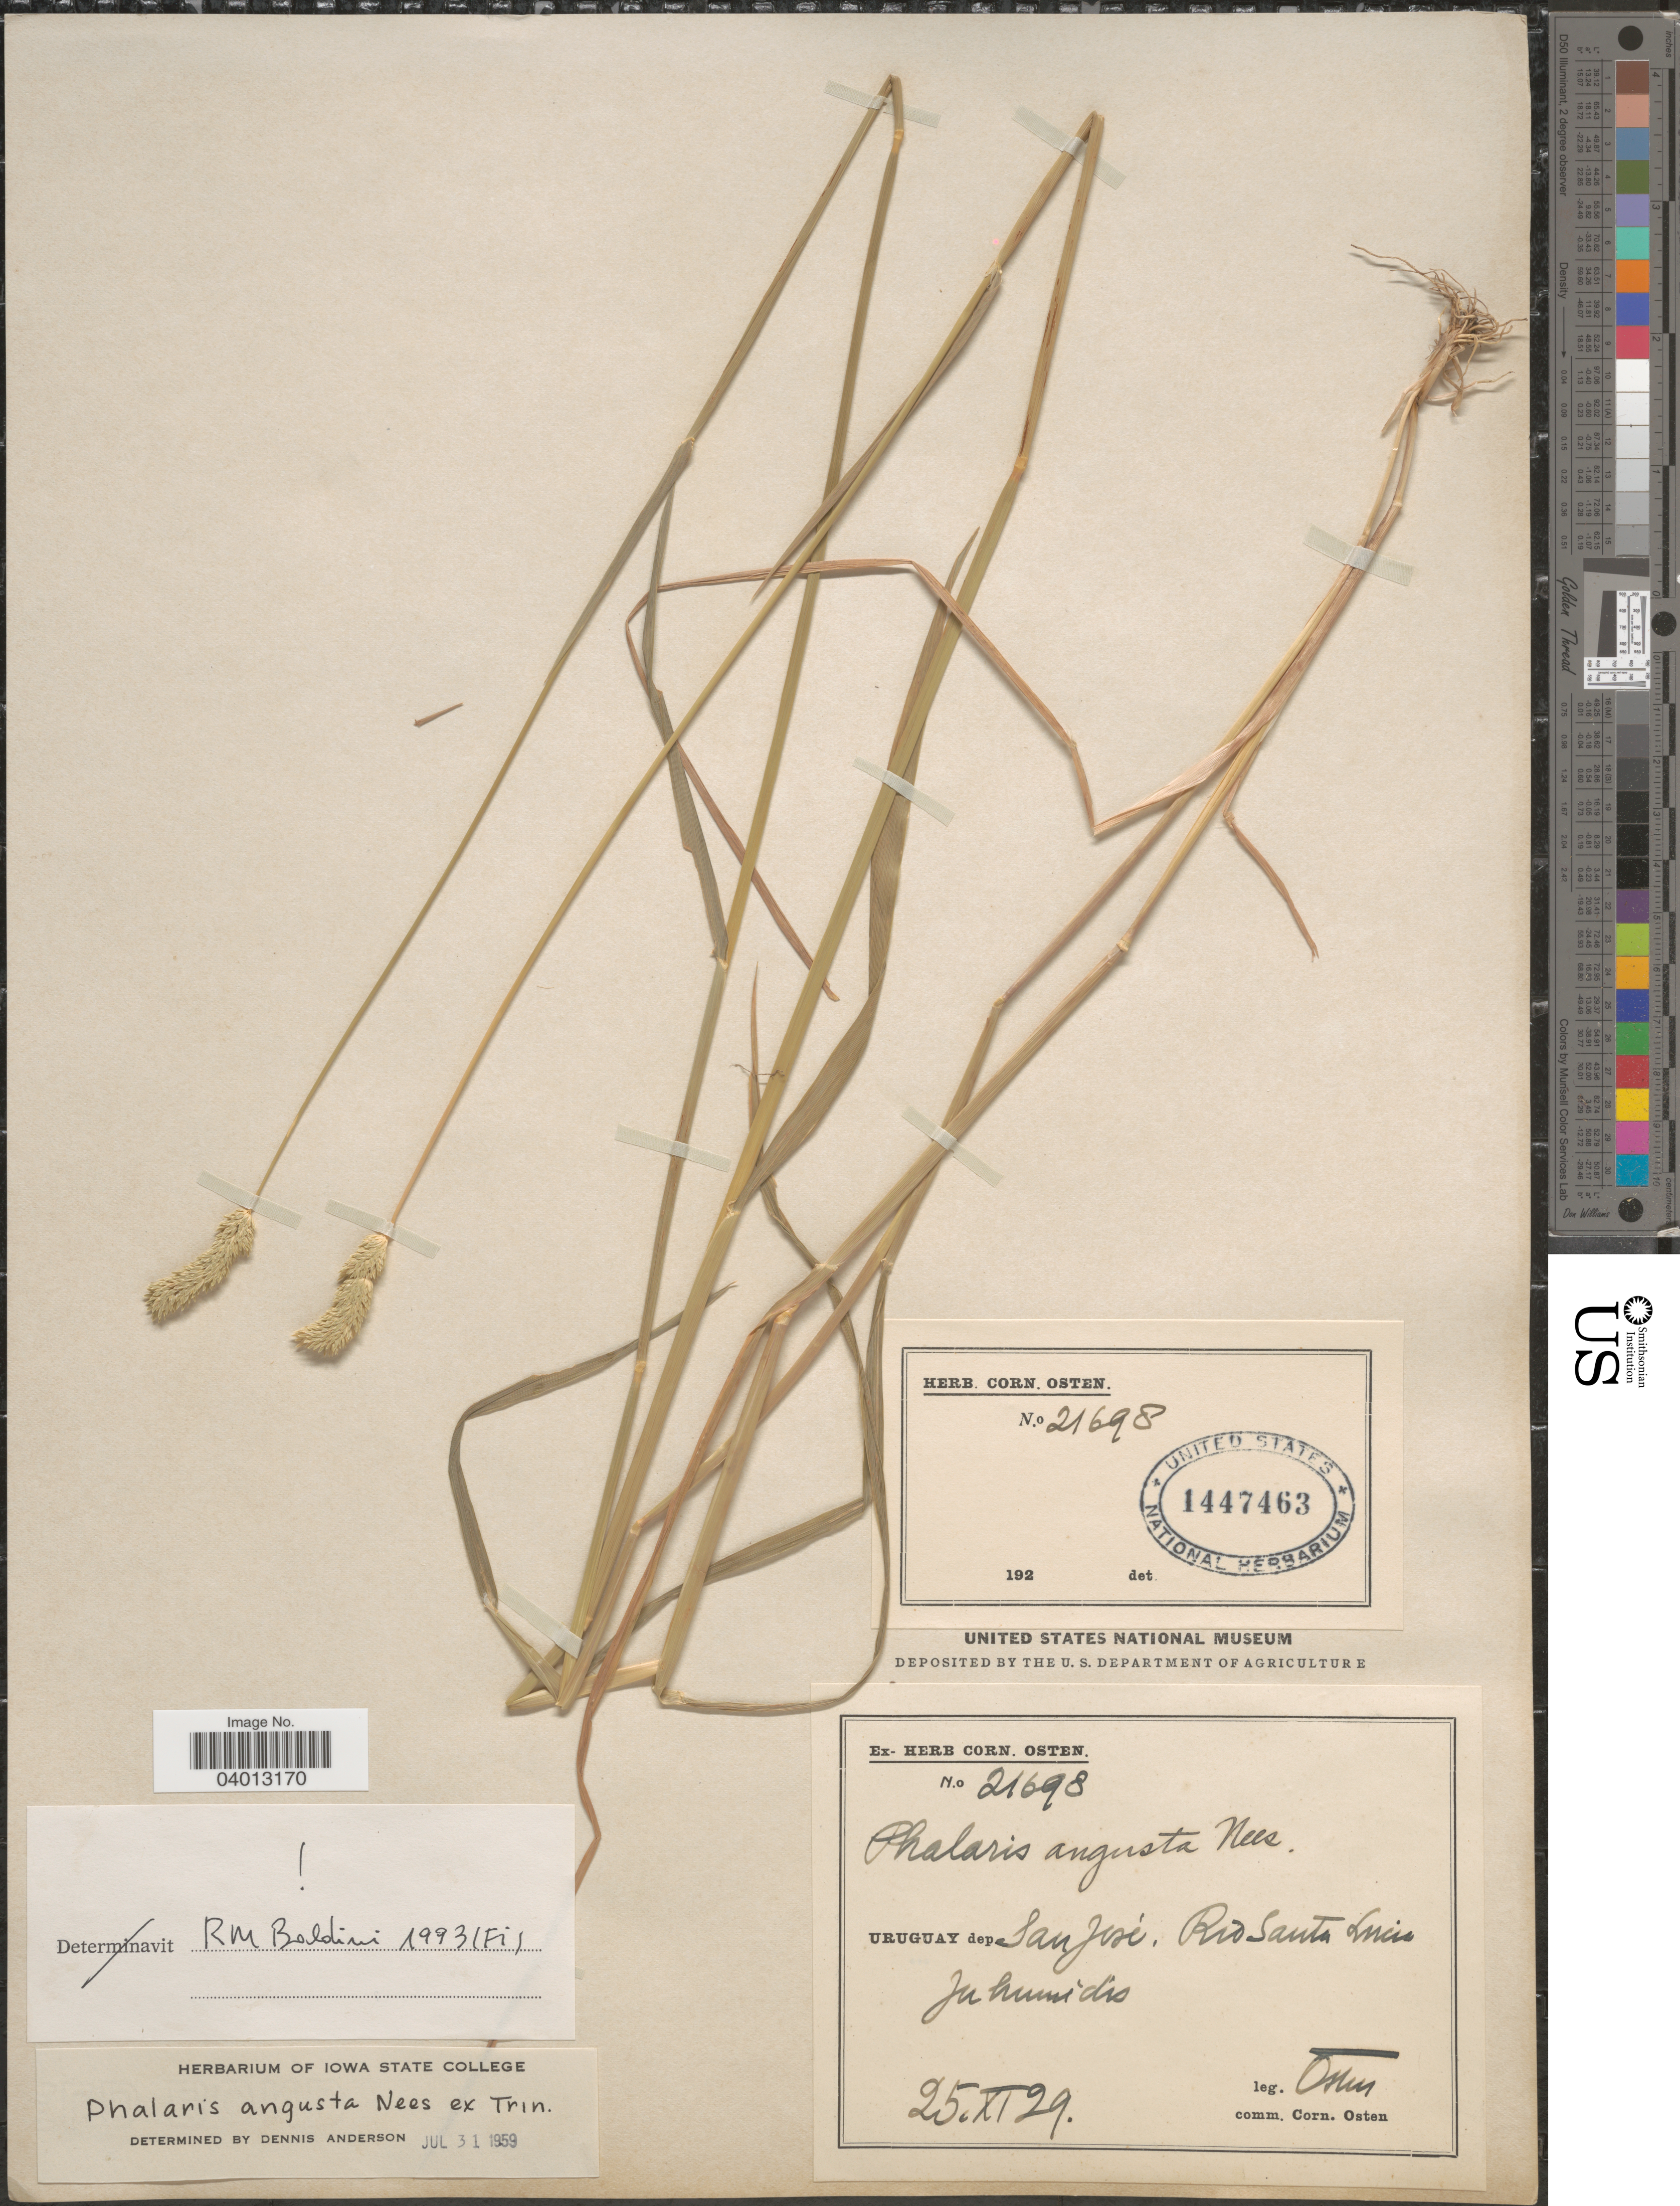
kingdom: Plantae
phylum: Tracheophyta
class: Liliopsida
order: Poales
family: Poaceae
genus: Phalaris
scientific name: Phalaris angusta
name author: Nees ex Trin.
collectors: C. Osten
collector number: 21698*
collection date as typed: Transcribed d/m/y: 25/11/29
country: Uruguay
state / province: San Jose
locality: Dep. San José. Rio Santa Lucia. In humides.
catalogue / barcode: US 1447463